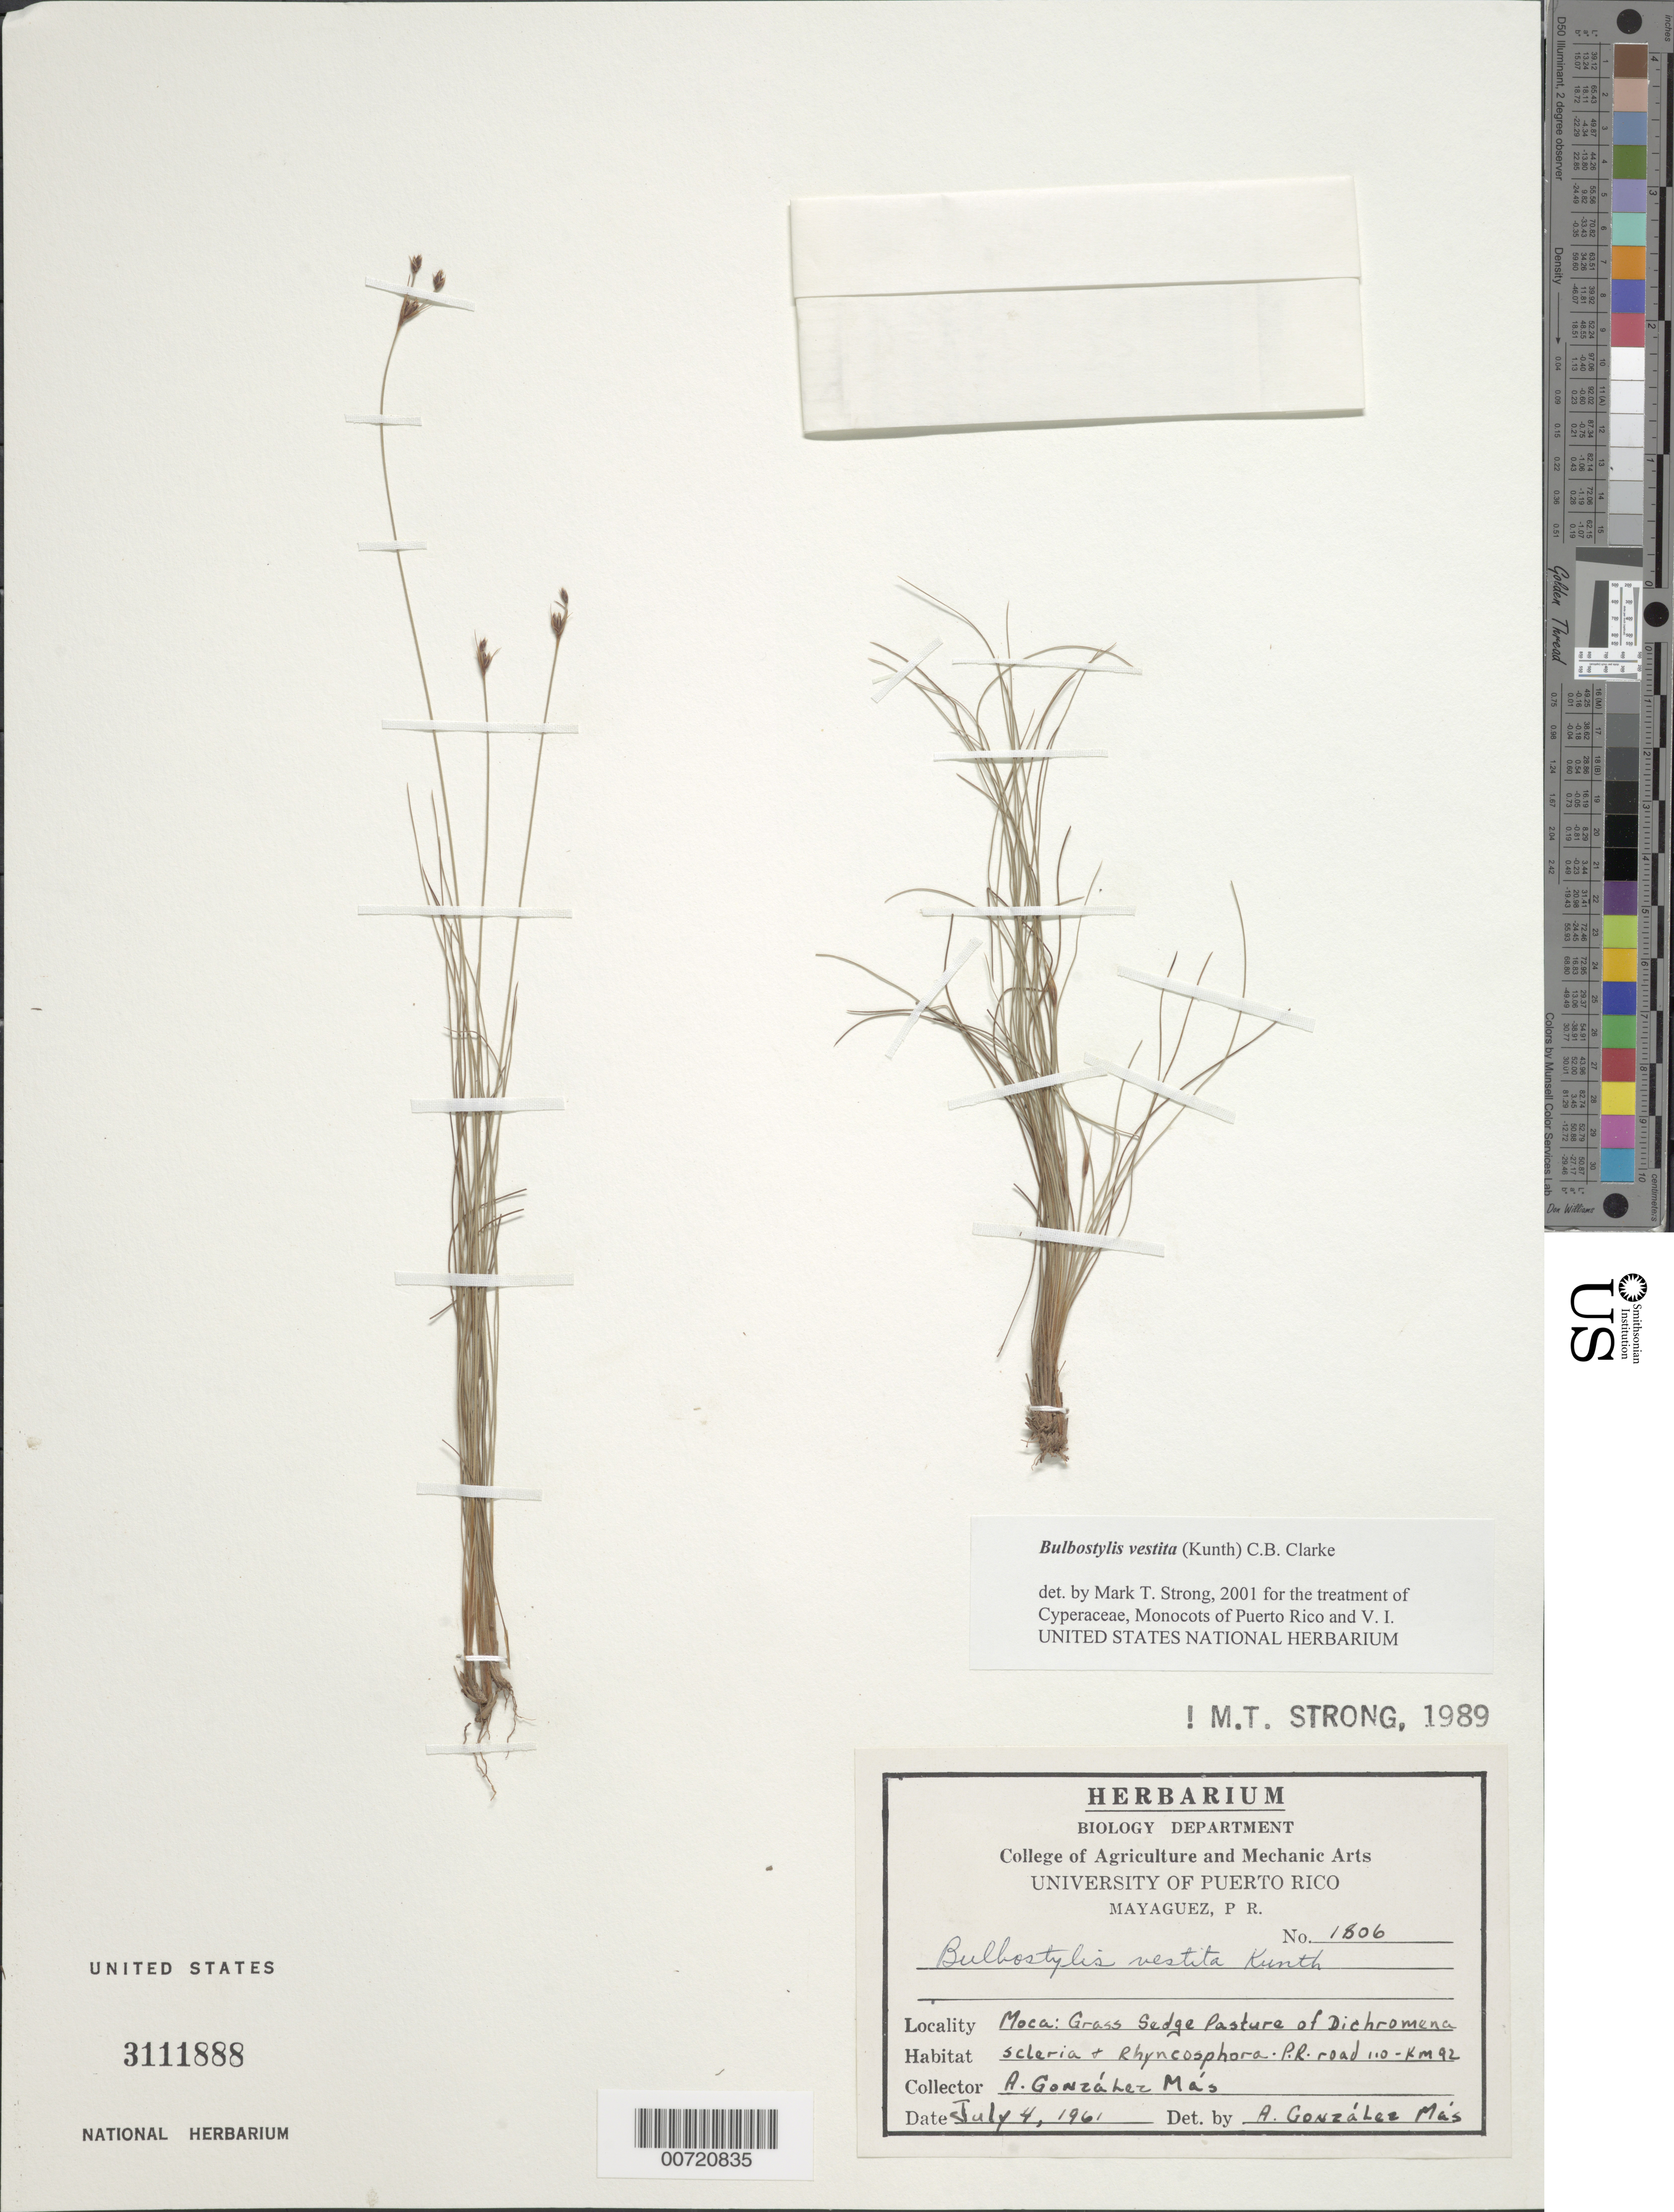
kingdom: Plantae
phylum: Tracheophyta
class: Liliopsida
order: Poales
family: Cyperaceae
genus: Bulbostylis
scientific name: Bulbostylis vestita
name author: (Kunth) C.B. Clarke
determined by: Strong, M. T., (US), Smithsonian Institution - National Museum of Natural History (UNITED STATES)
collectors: A. González Más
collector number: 1806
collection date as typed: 04 Jul 1961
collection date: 1961-07-04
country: Puerto Rico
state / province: Moca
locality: Moca: Rd. 110, km 92.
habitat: Grass-sedge pasture.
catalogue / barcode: US 3111888